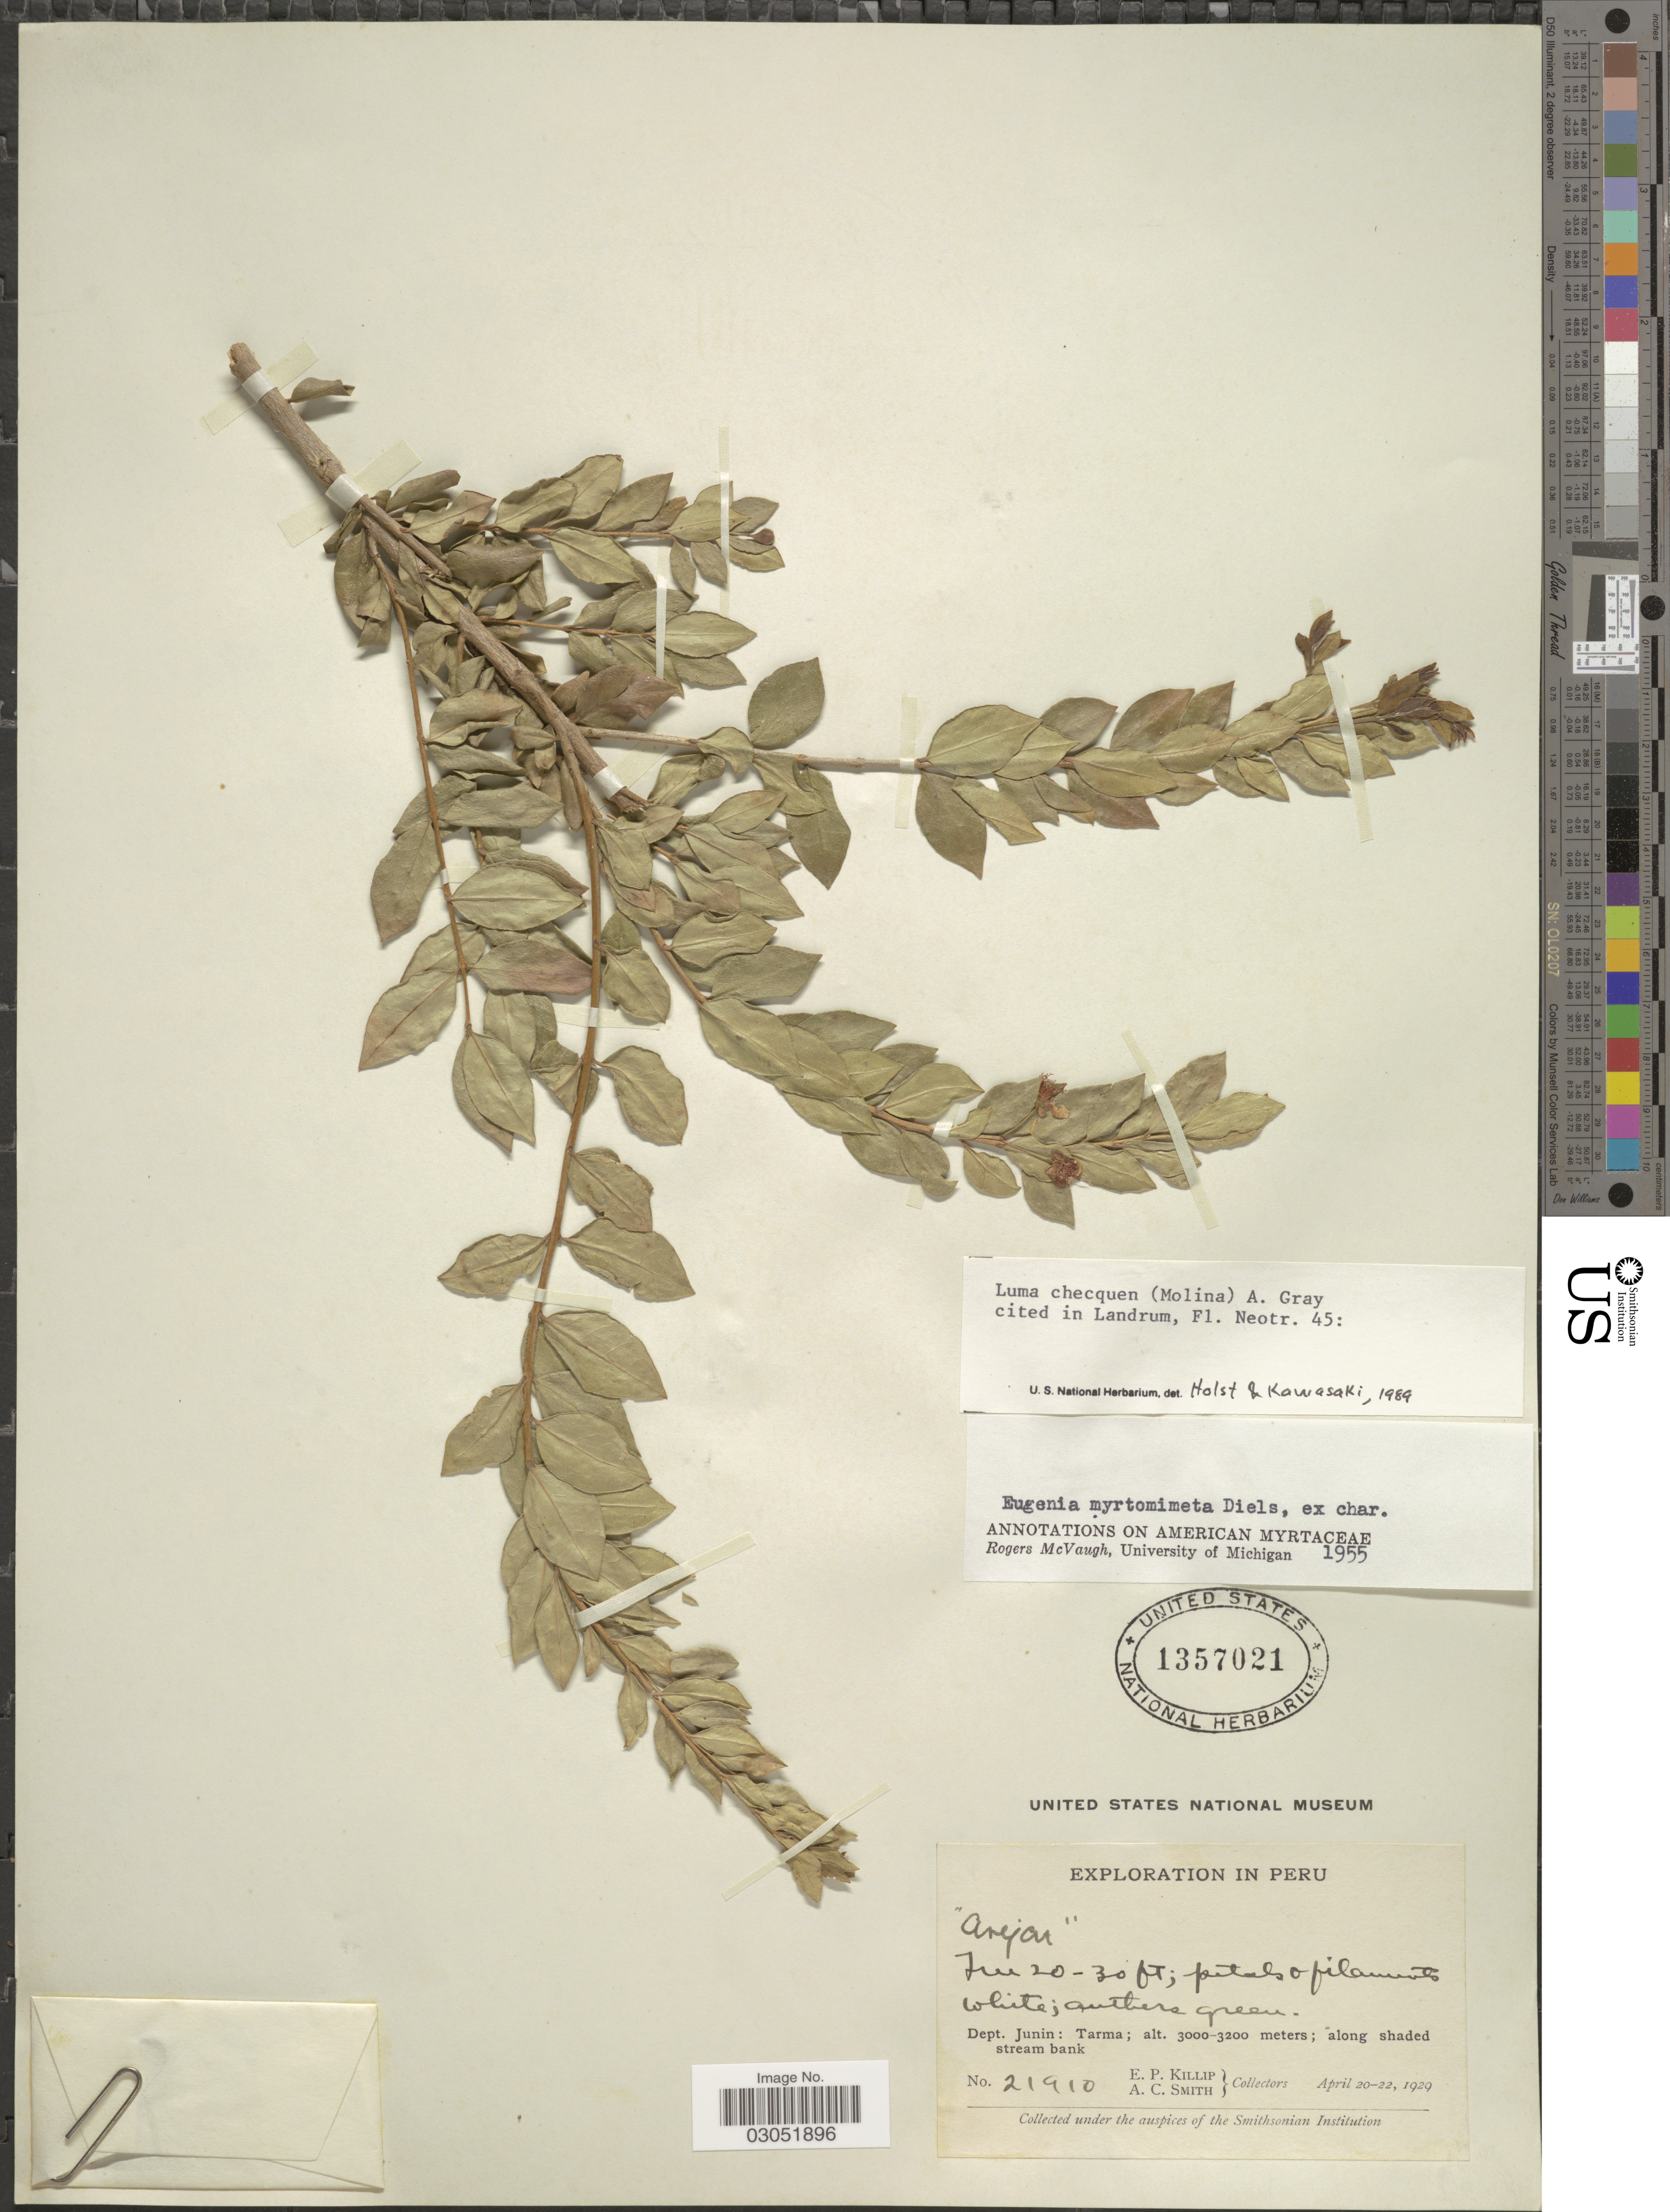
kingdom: Plantae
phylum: Tracheophyta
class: Magnoliopsida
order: Myrtales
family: Myrtaceae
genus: Luma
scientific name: Luma chequen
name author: (Molina) A. Gray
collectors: E. P. Killip & A. C. Smith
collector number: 21910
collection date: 1929-04-20/1929-04-22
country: Peru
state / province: Junín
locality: Dept. Junin: Tarma; along shaded stream bank.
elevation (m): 3000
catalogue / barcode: US 1357021